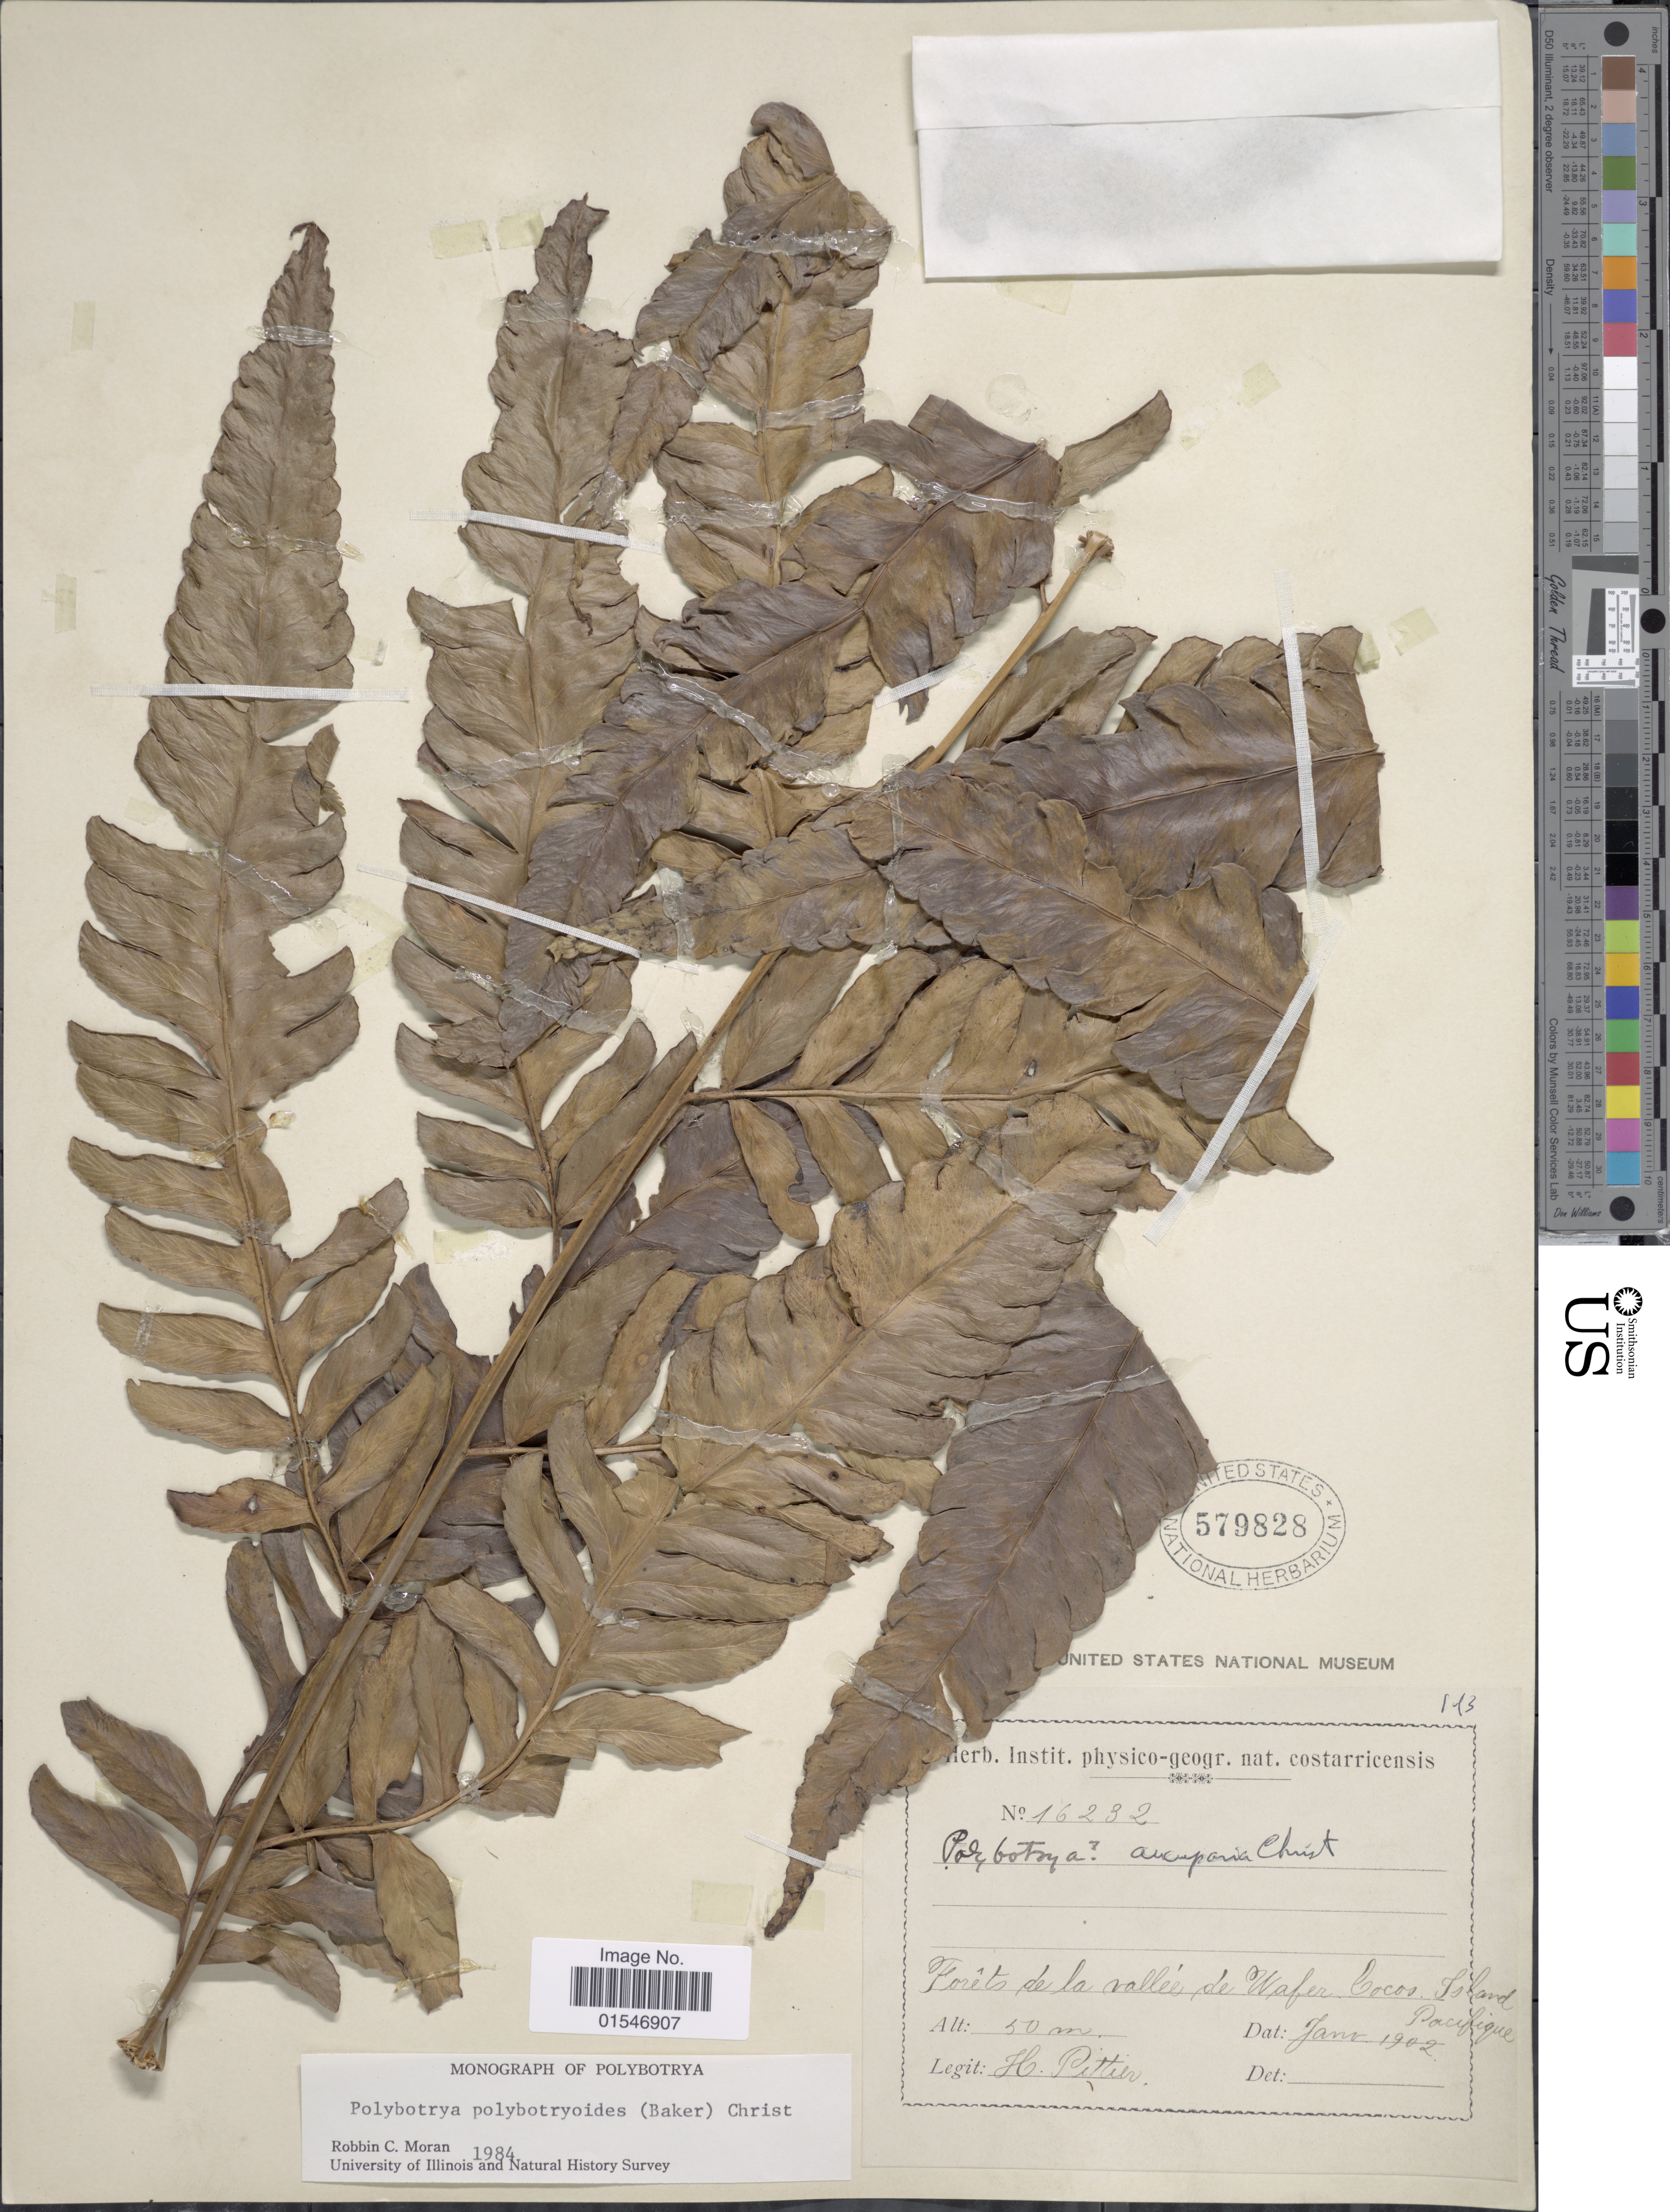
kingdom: Plantae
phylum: Tracheophyta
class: Polypodiopsida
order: Polypodiales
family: Dryopteridaceae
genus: Polybotrya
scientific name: Polybotrya aucuparia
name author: Christ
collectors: H. F. Pittier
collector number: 16232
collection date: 1902-01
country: Costa Rica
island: Cocos Island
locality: Forets de la vallee de Wafer, Cocos Island Pacifique.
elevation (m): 50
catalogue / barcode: US 579828